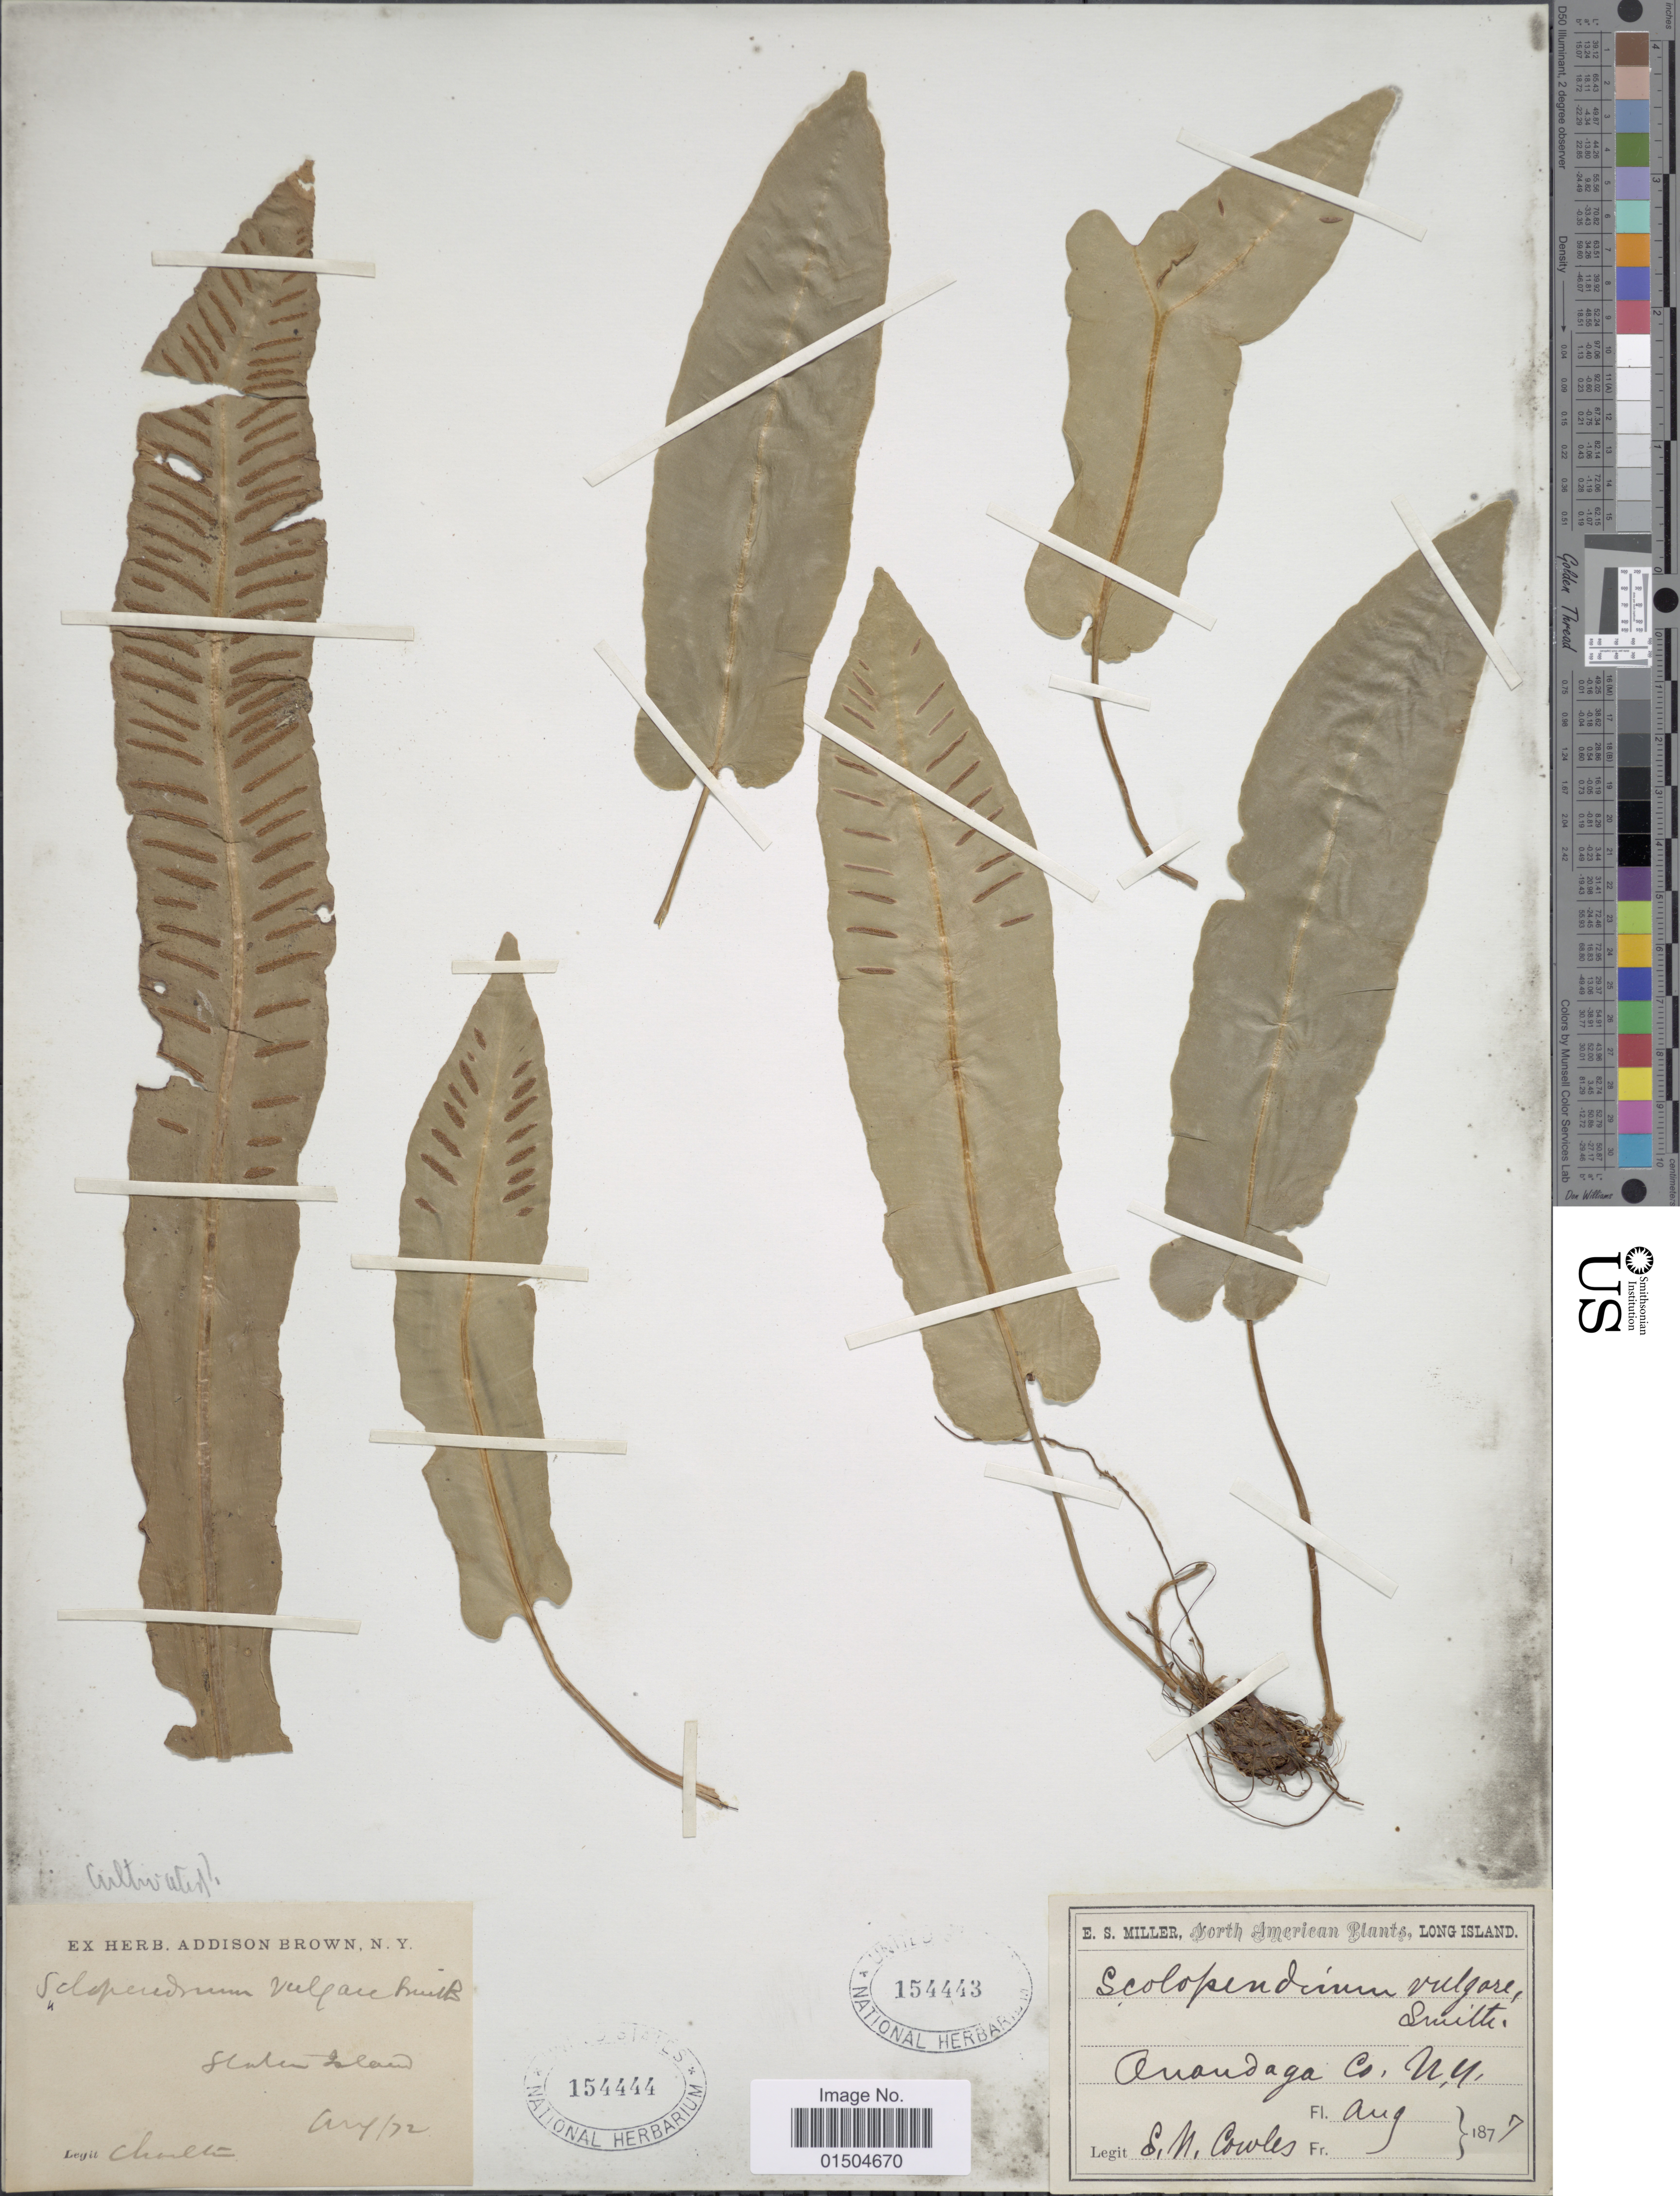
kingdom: Plantae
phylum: Tracheophyta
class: Polypodiopsida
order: Polypodiales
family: Aspleniaceae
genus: Asplenium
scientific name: Asplenium scolopendrium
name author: Sm.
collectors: S. Cowles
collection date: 1877-08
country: United States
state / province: New York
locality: Long Island. Onondaga Co.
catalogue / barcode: US 154443